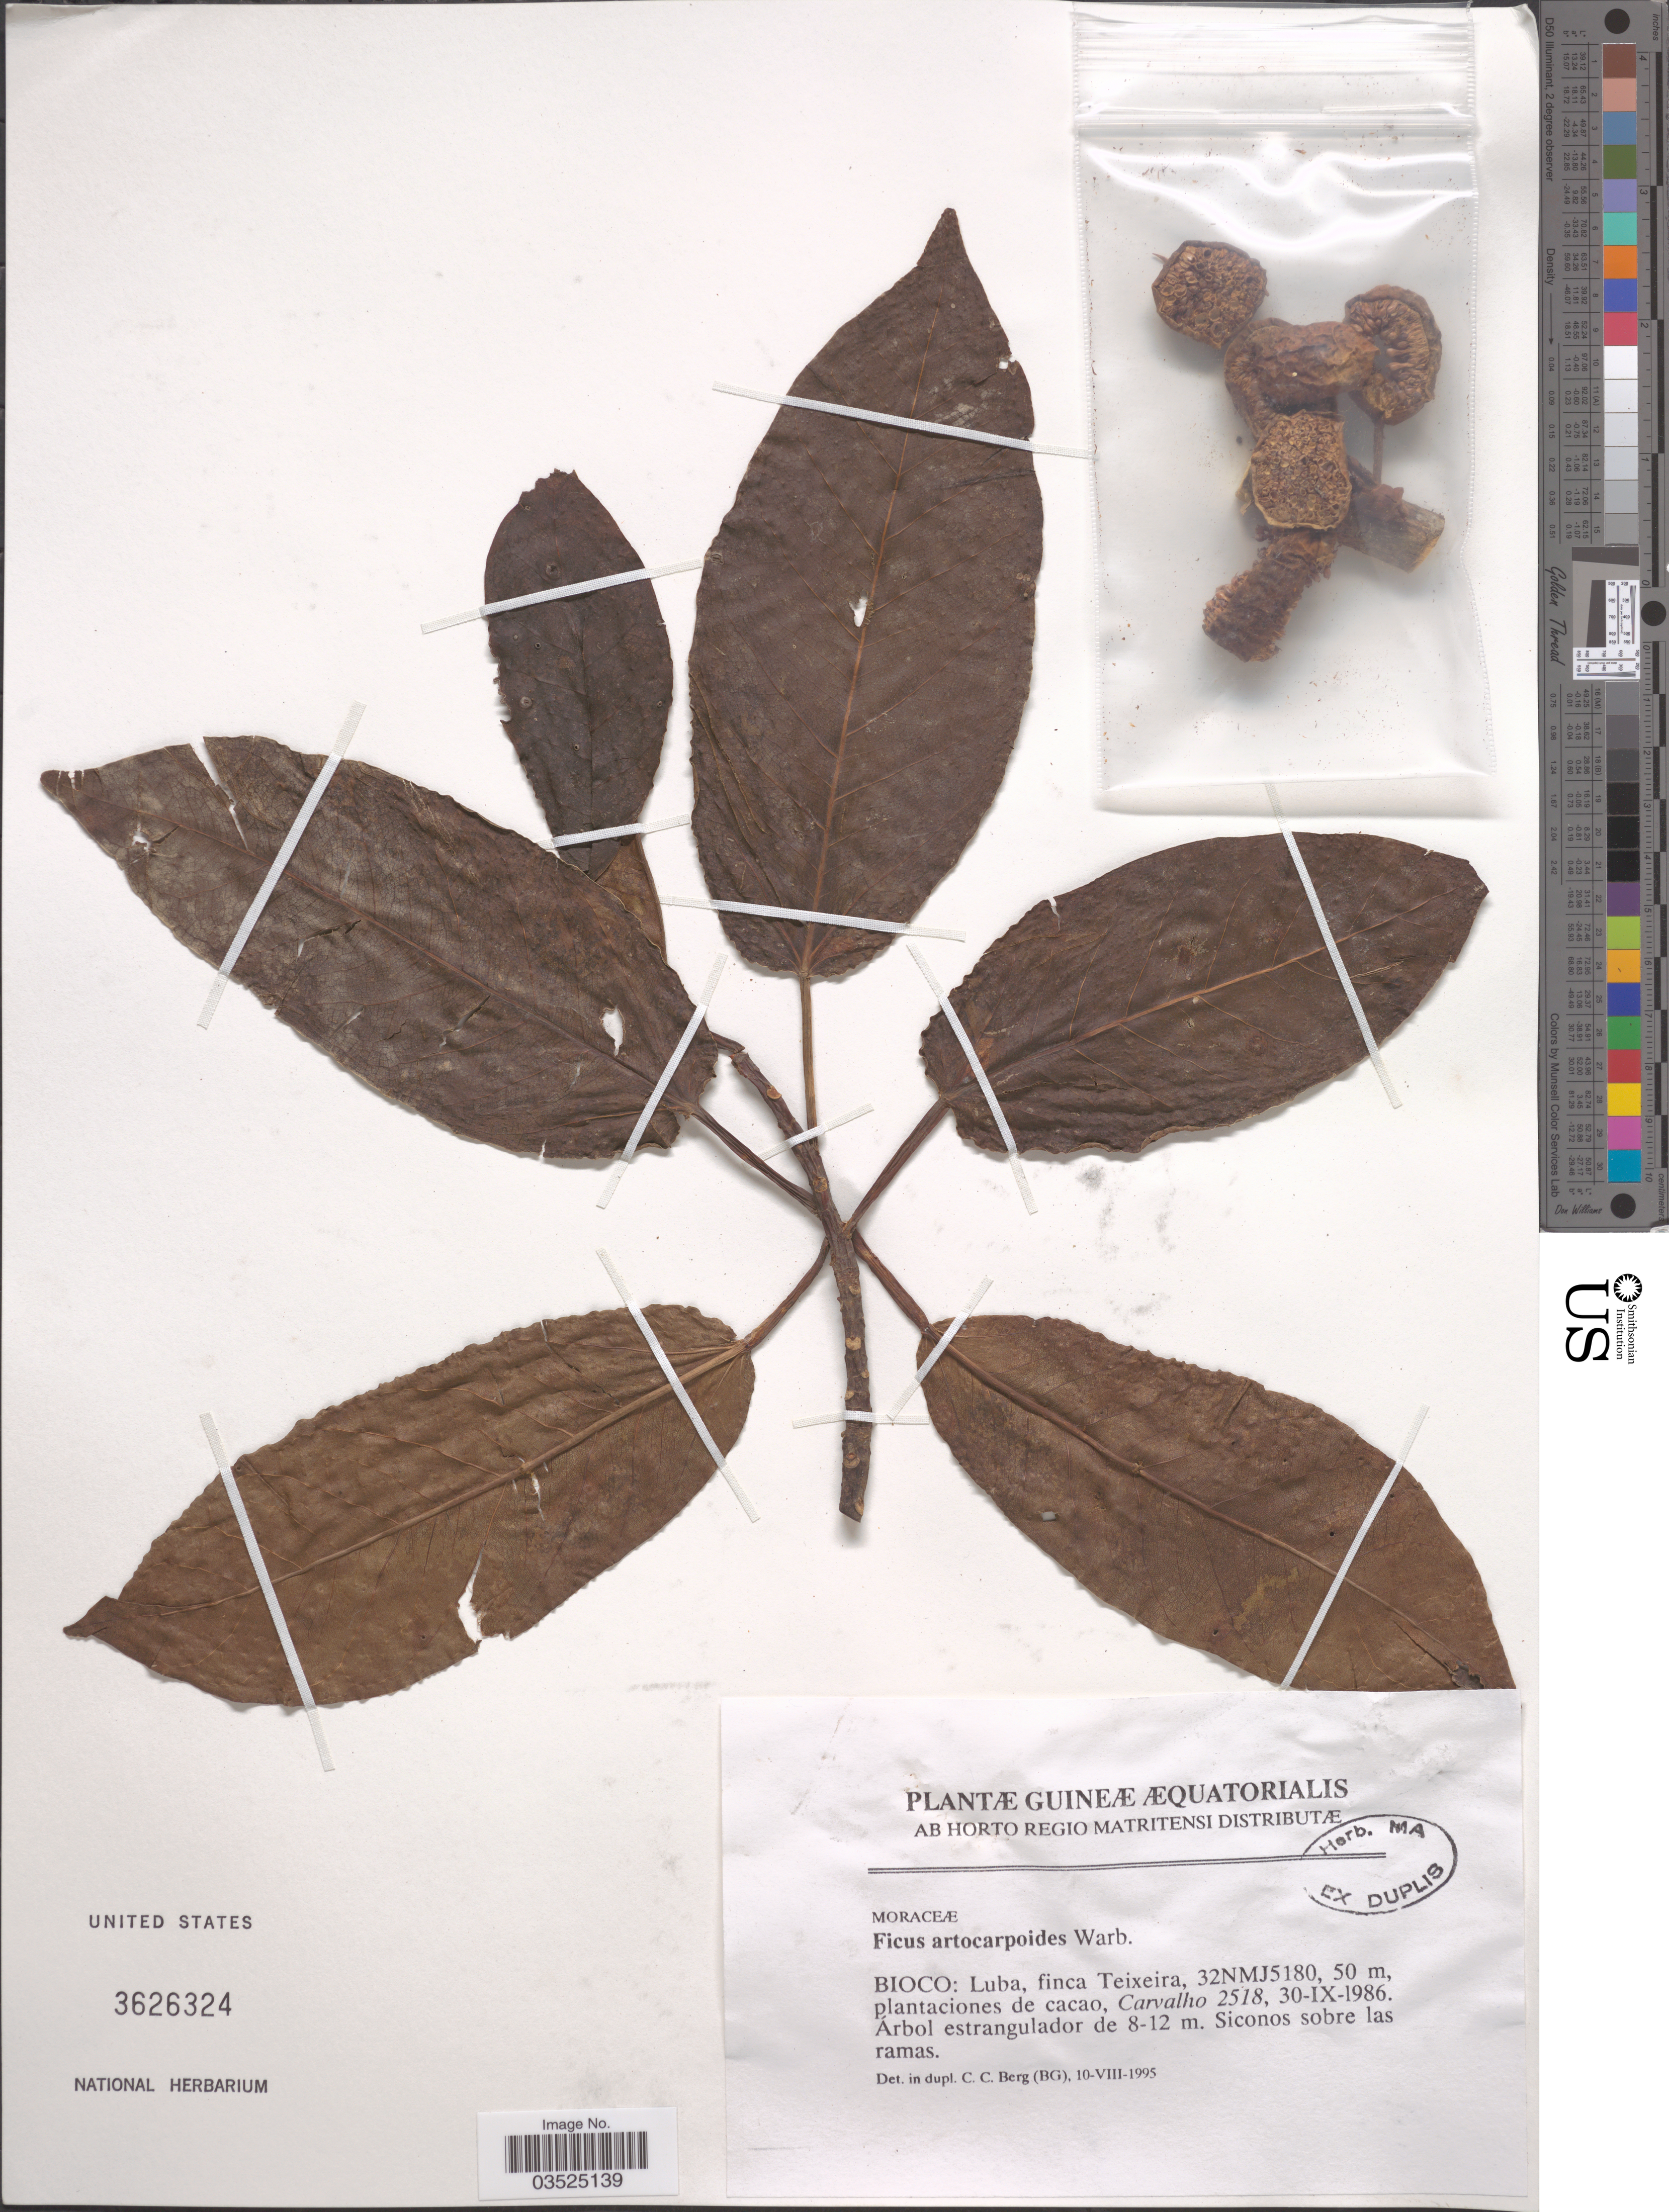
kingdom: Plantae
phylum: Tracheophyta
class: Magnoliopsida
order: Rosales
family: Moraceae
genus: Ficus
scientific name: Ficus artocarpoides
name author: Warb.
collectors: Carvalho, --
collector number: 2518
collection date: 1986-09-30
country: Equatorial Guinea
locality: Guineae Aequatorialis. Bioco: Luba, finca Teixera, 32NMJ5180.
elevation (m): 50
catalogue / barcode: US 3626324